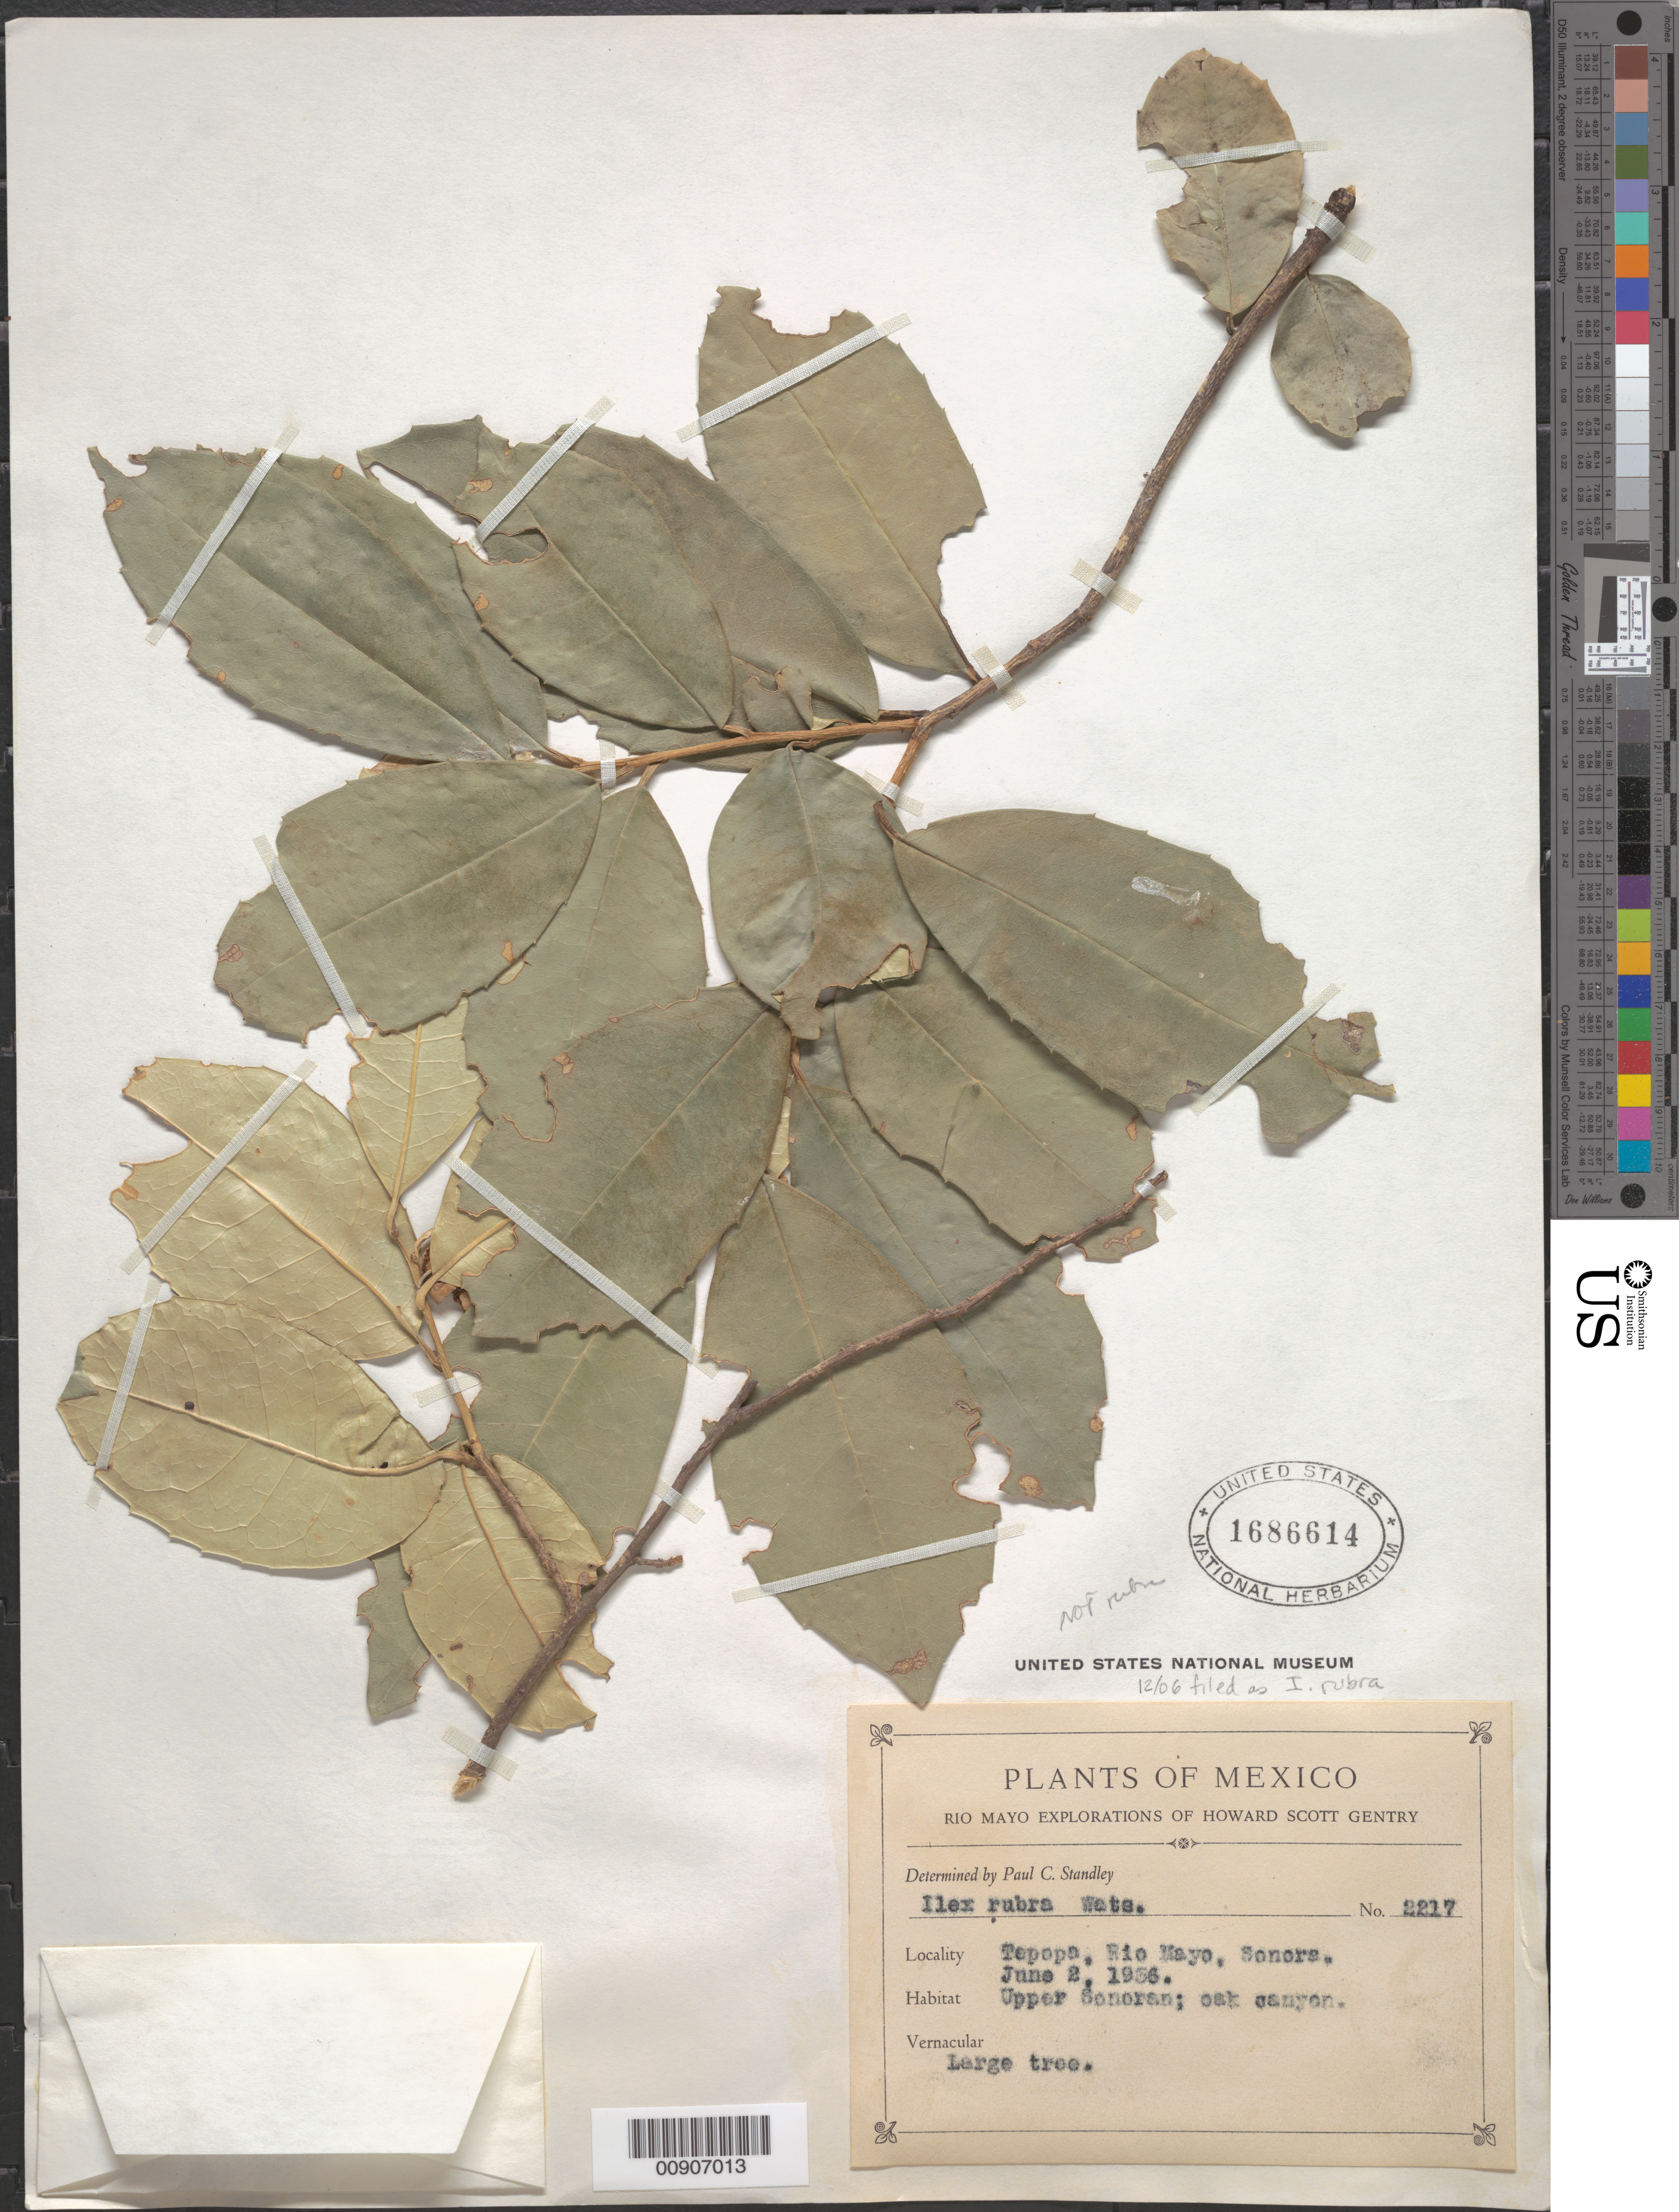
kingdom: Plantae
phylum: Tracheophyta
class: Magnoliopsida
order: Aquifoliales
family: Aquifoliaceae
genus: Ilex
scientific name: Ilex rubra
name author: S. Watson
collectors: H. S. Gentry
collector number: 2217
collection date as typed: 02 Jun 1936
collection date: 1936-06-02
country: Mexico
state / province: Sonora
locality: Tepopa, Rio Mayo, Sonora.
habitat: Upper Sonoran; oak canyon.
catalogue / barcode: US 1686614